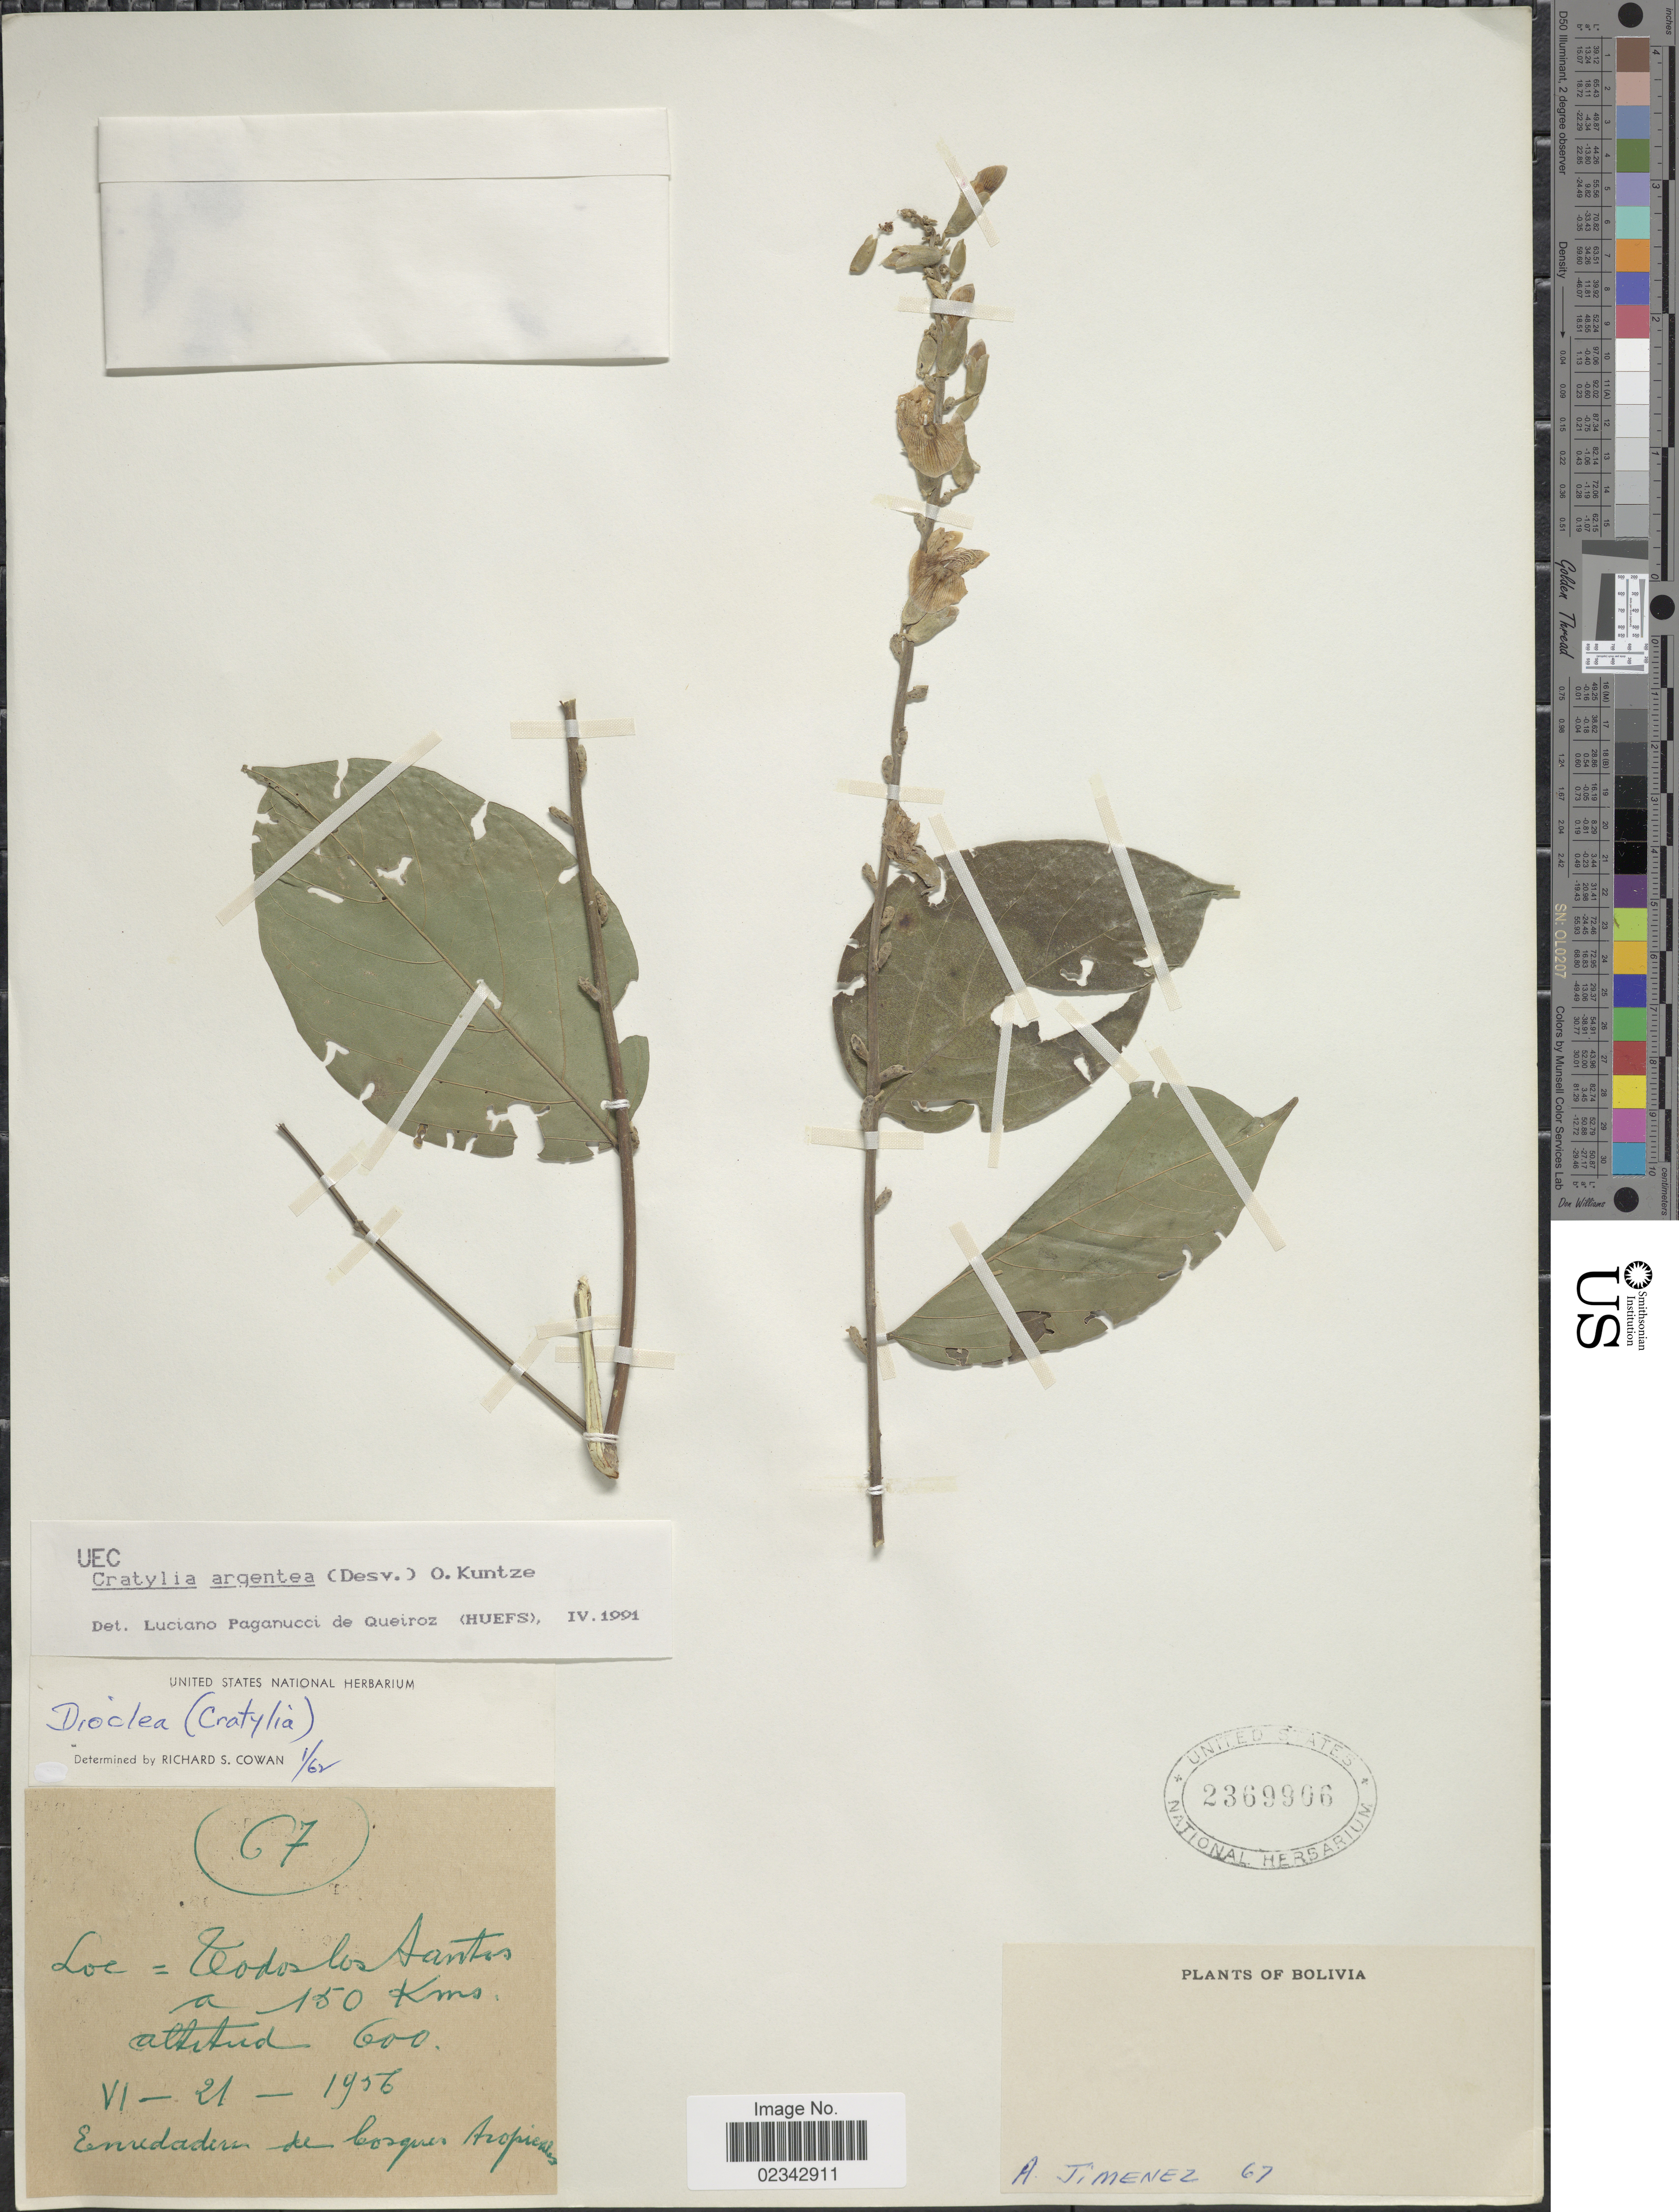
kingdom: Plantae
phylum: Tracheophyta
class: Magnoliopsida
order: Fabales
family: Fabaceae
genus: Cratylia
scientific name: Cratylia argentea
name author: (Desv.) Kuntze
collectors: A. Jimenez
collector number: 67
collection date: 1956-06-21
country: Bolivia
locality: Todos los Santos a 150 kms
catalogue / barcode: US 2369906